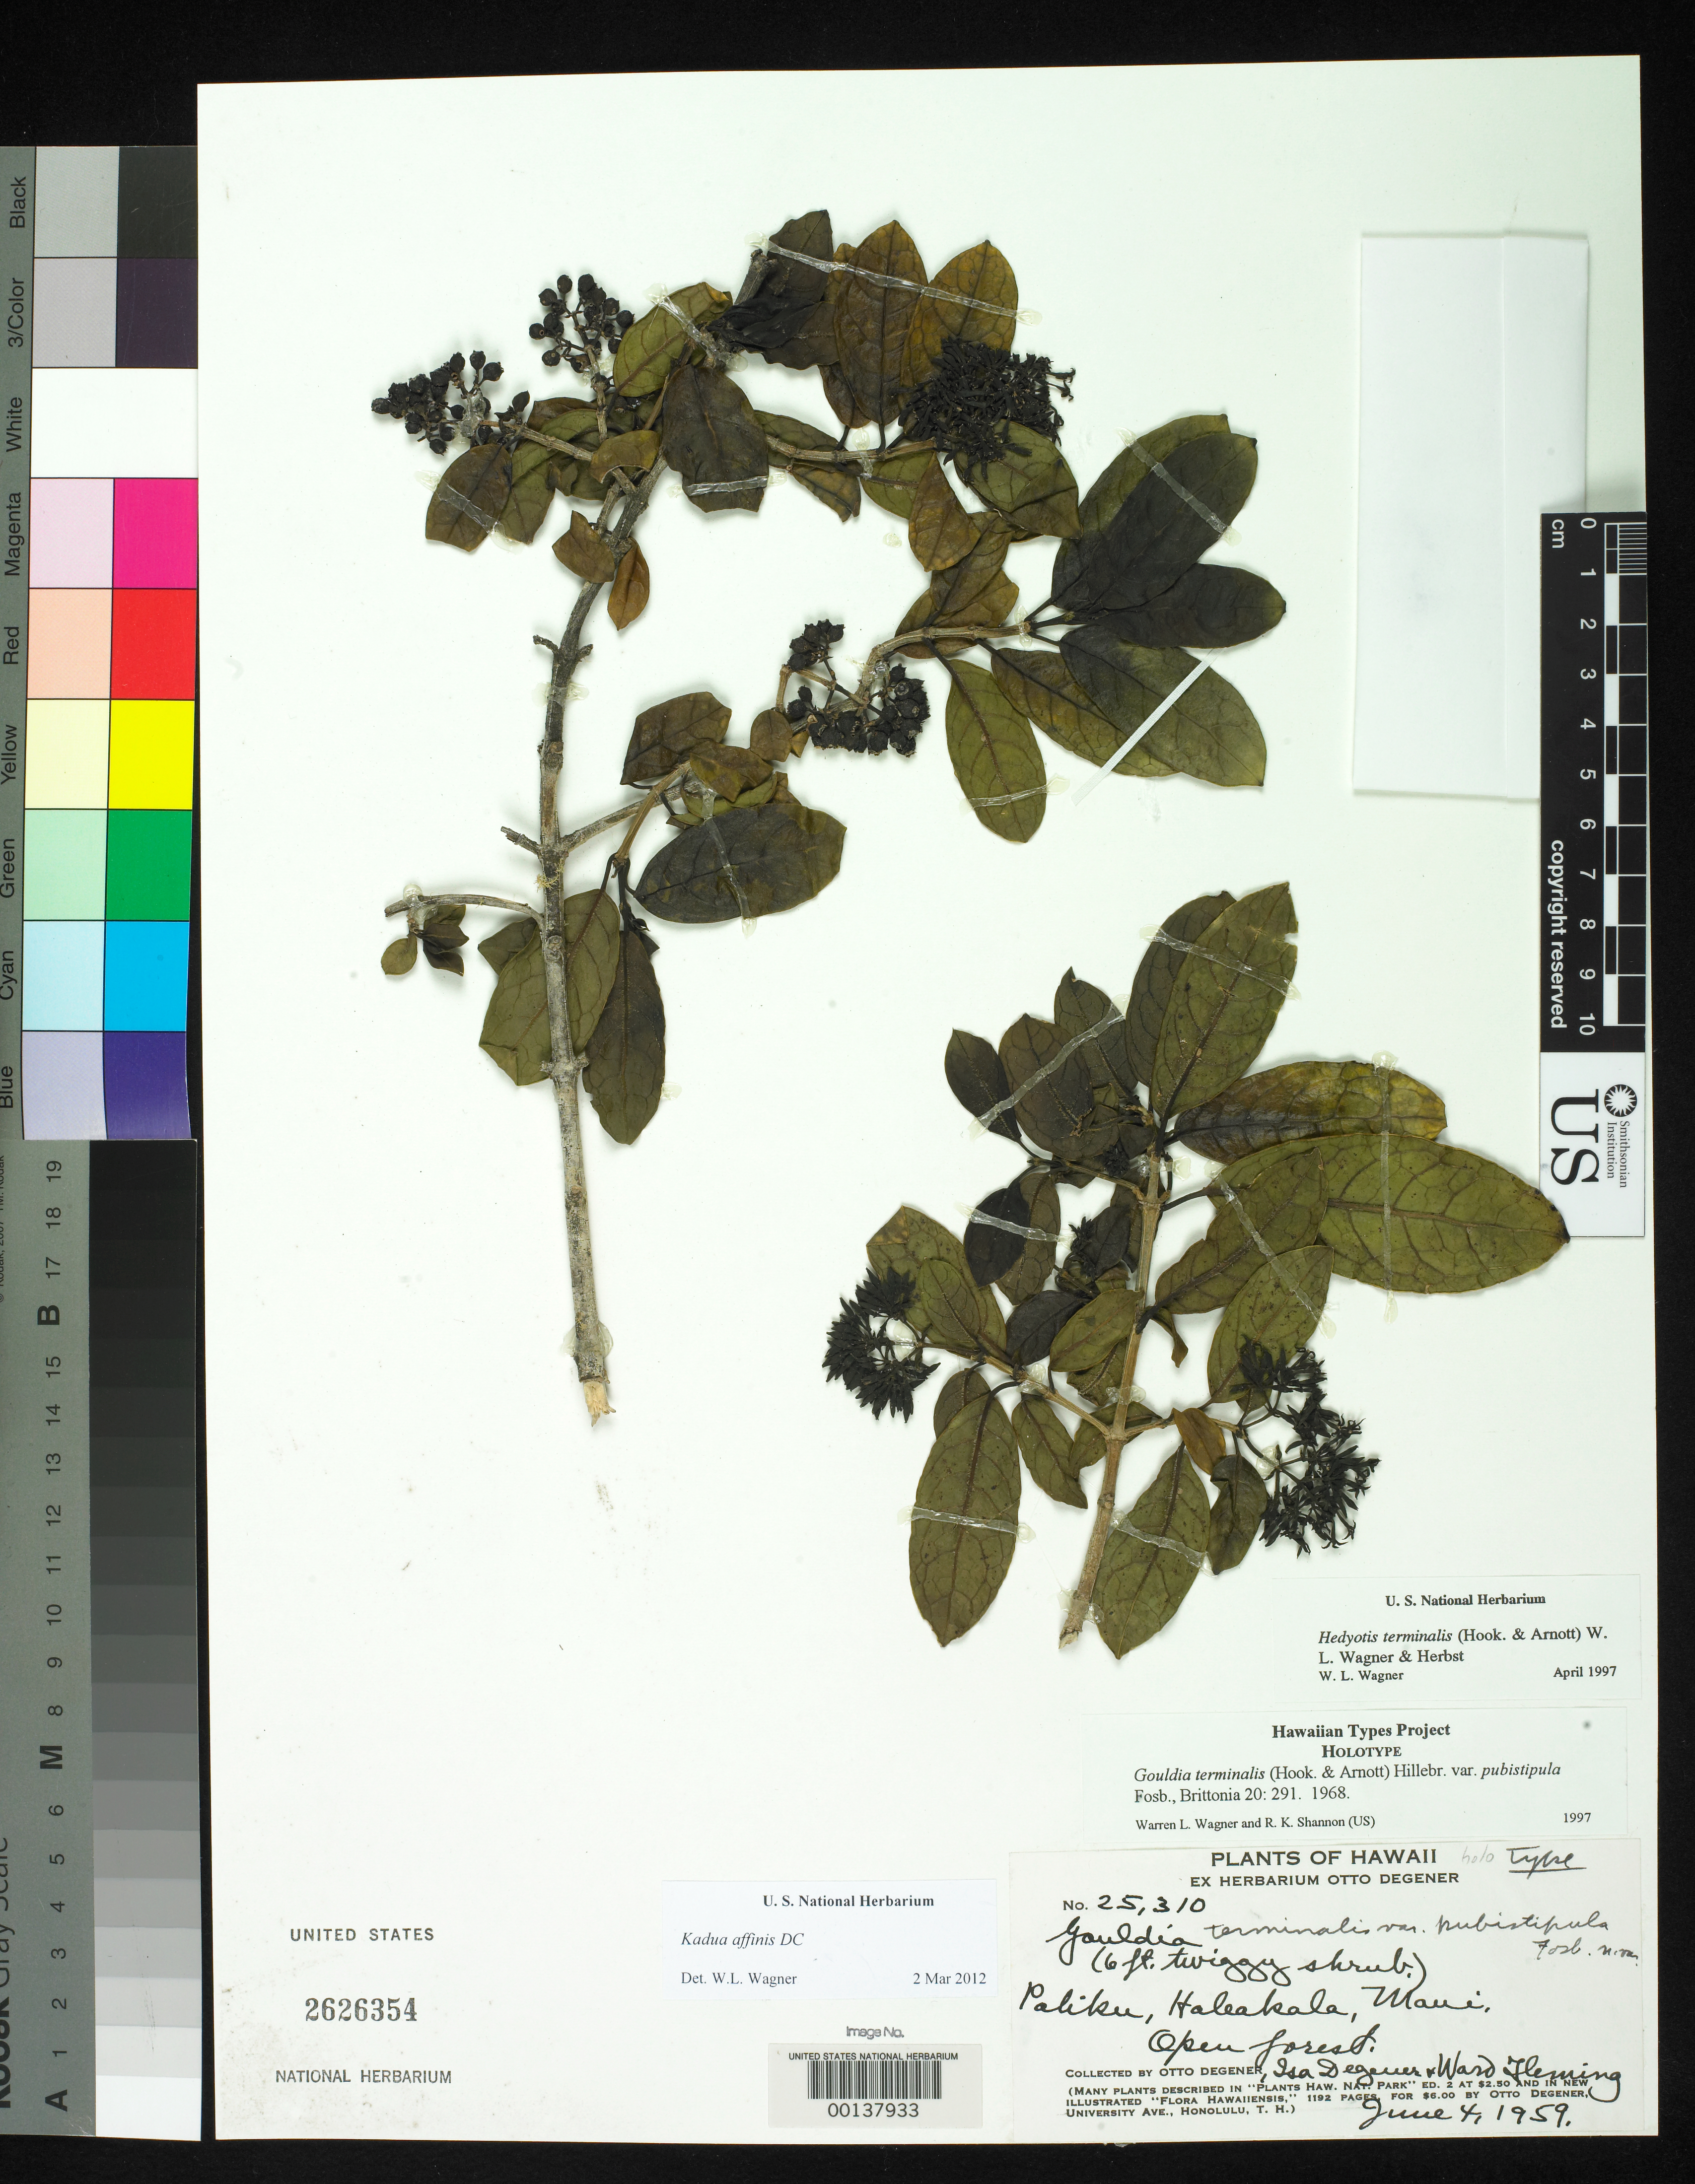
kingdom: Plantae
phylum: Tracheophyta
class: Magnoliopsida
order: Gentianales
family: Rubiaceae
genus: Gouldia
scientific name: Gouldia terminalis var. pubistipula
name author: Fosberg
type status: Holotype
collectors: O. Degener, I. Degener & W. Fleming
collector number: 25310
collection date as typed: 04 Jun 1959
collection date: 1959-06-04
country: United States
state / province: Hawaii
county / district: Maui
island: Maui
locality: Paliku, Haleakala, Maui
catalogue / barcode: US 2626354